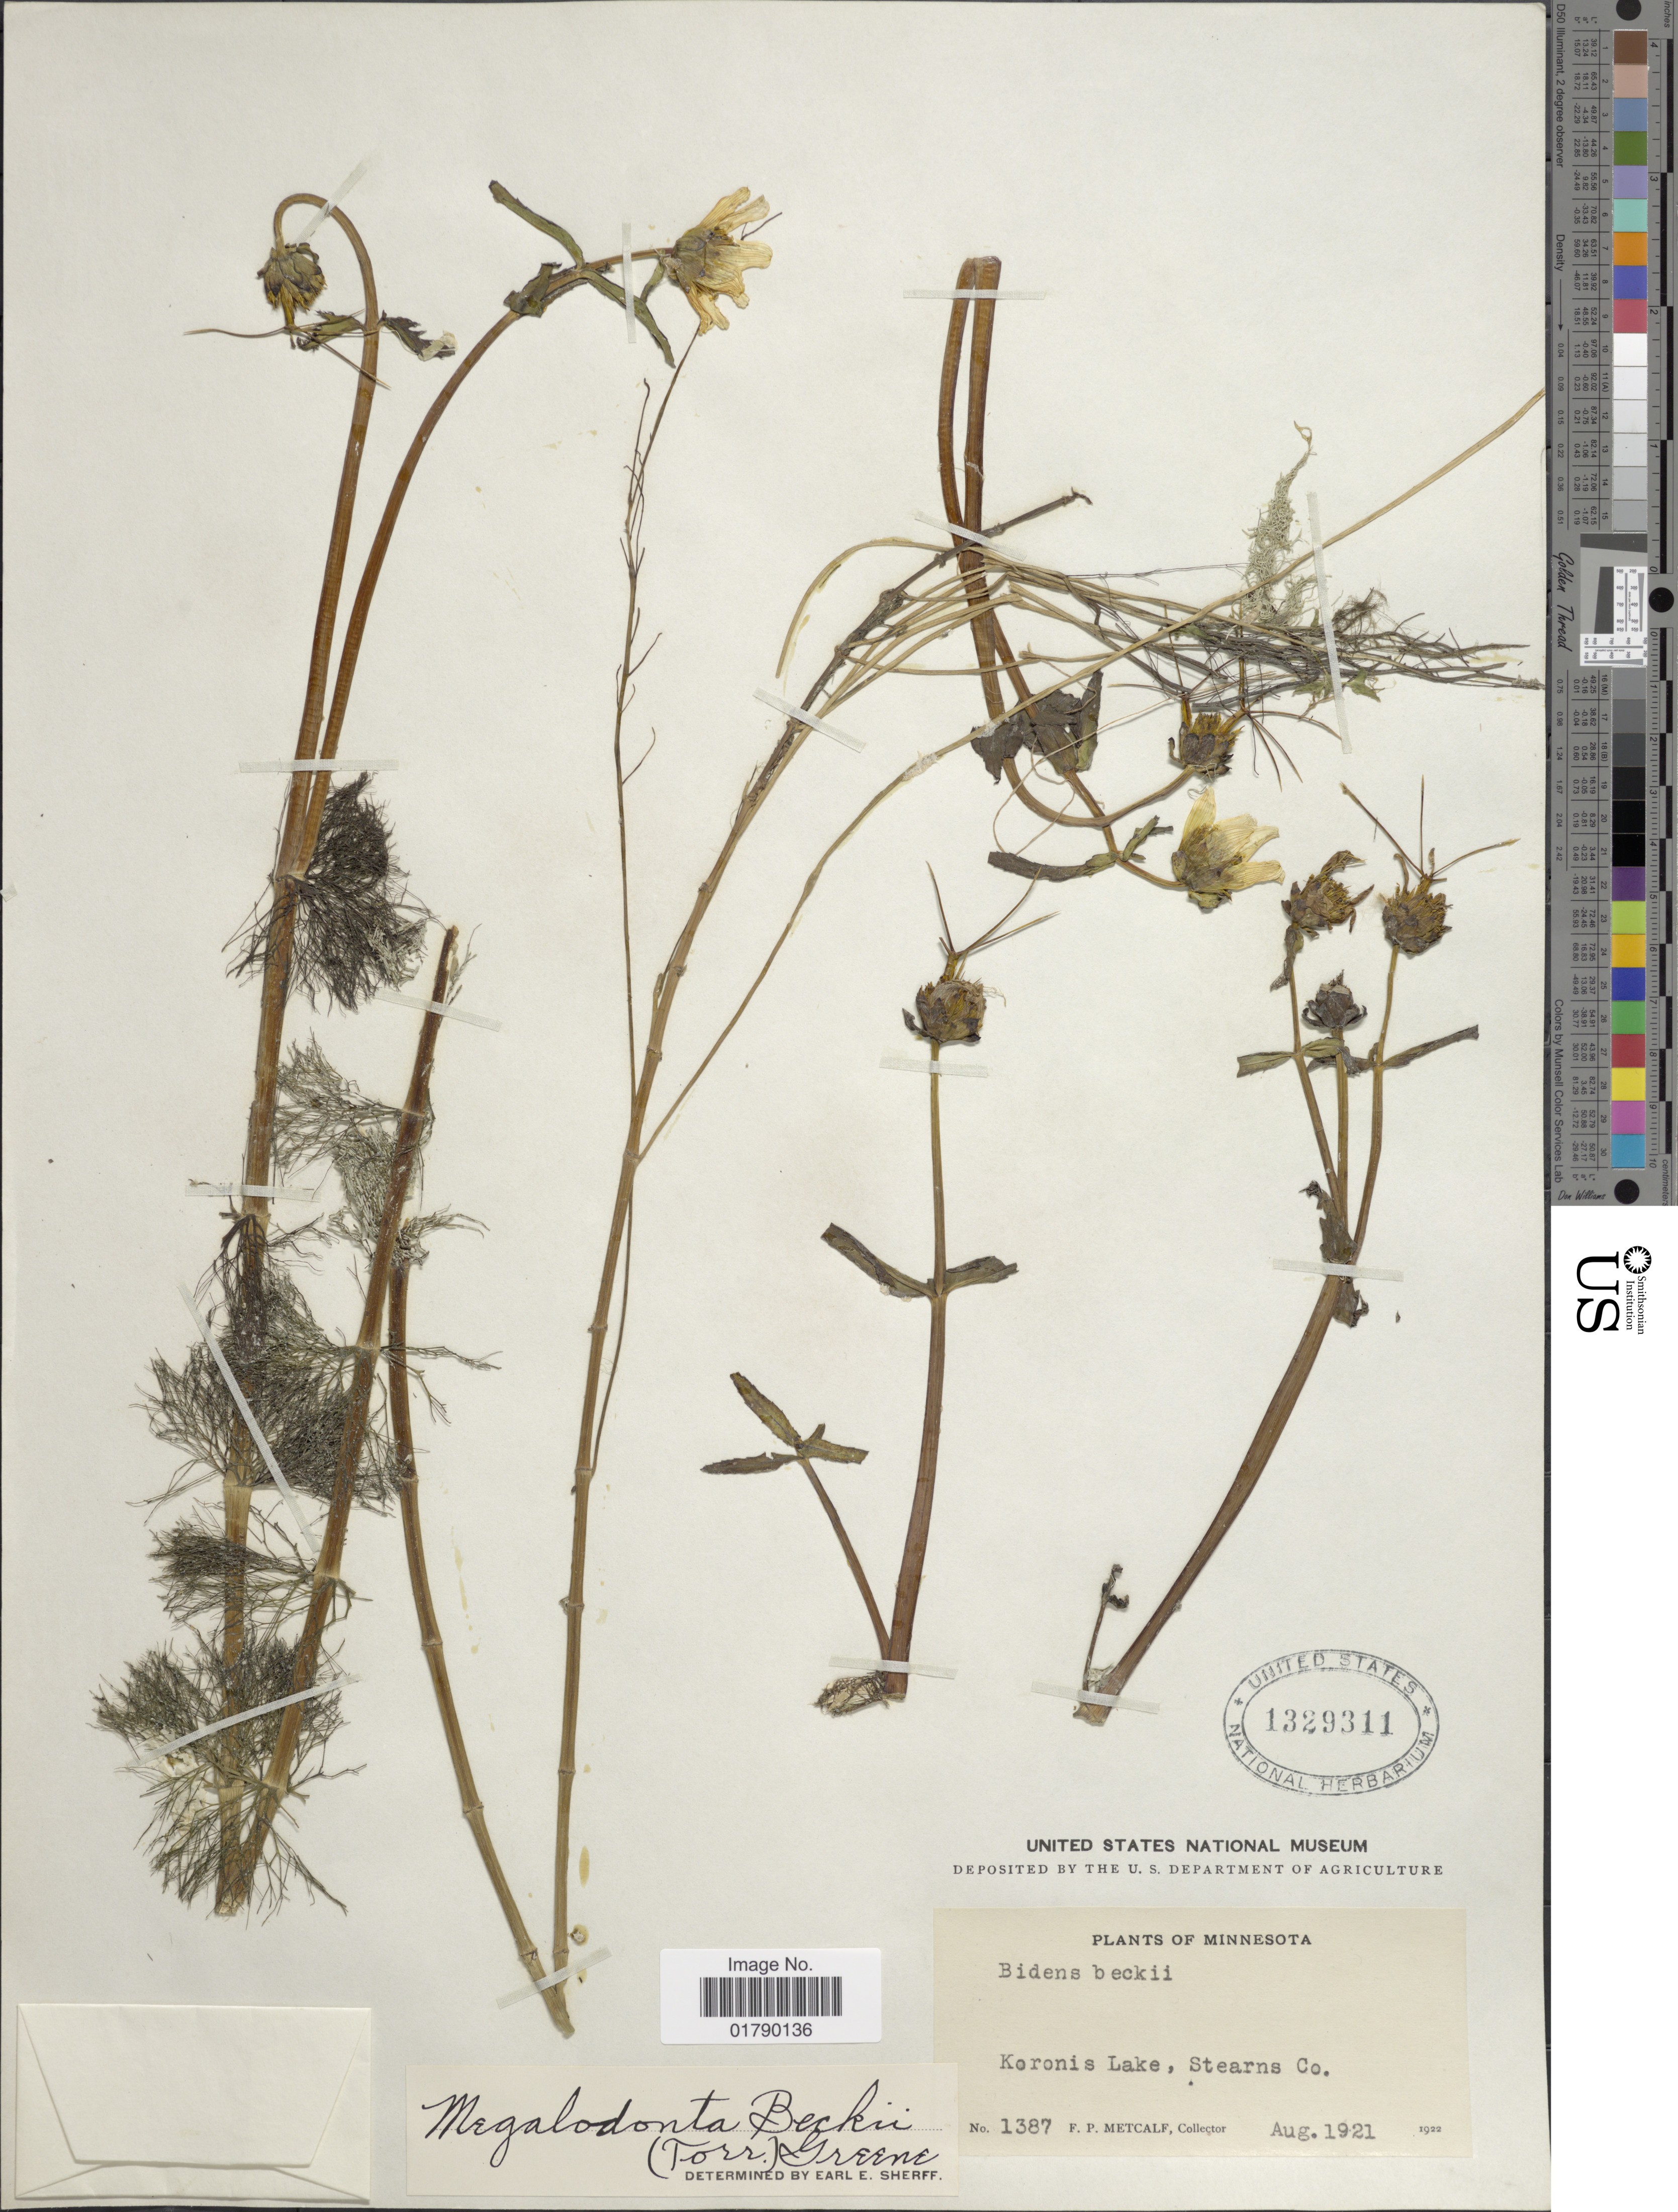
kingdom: Plantae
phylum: Tracheophyta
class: Magnoliopsida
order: Asterales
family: Asteraceae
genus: Megalodonta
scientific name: Megalodonta sp.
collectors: F. Metcalf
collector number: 1387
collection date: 1921-08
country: United States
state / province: Minnesota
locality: Koronis Lake, Stearns Co.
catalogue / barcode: US 1329311